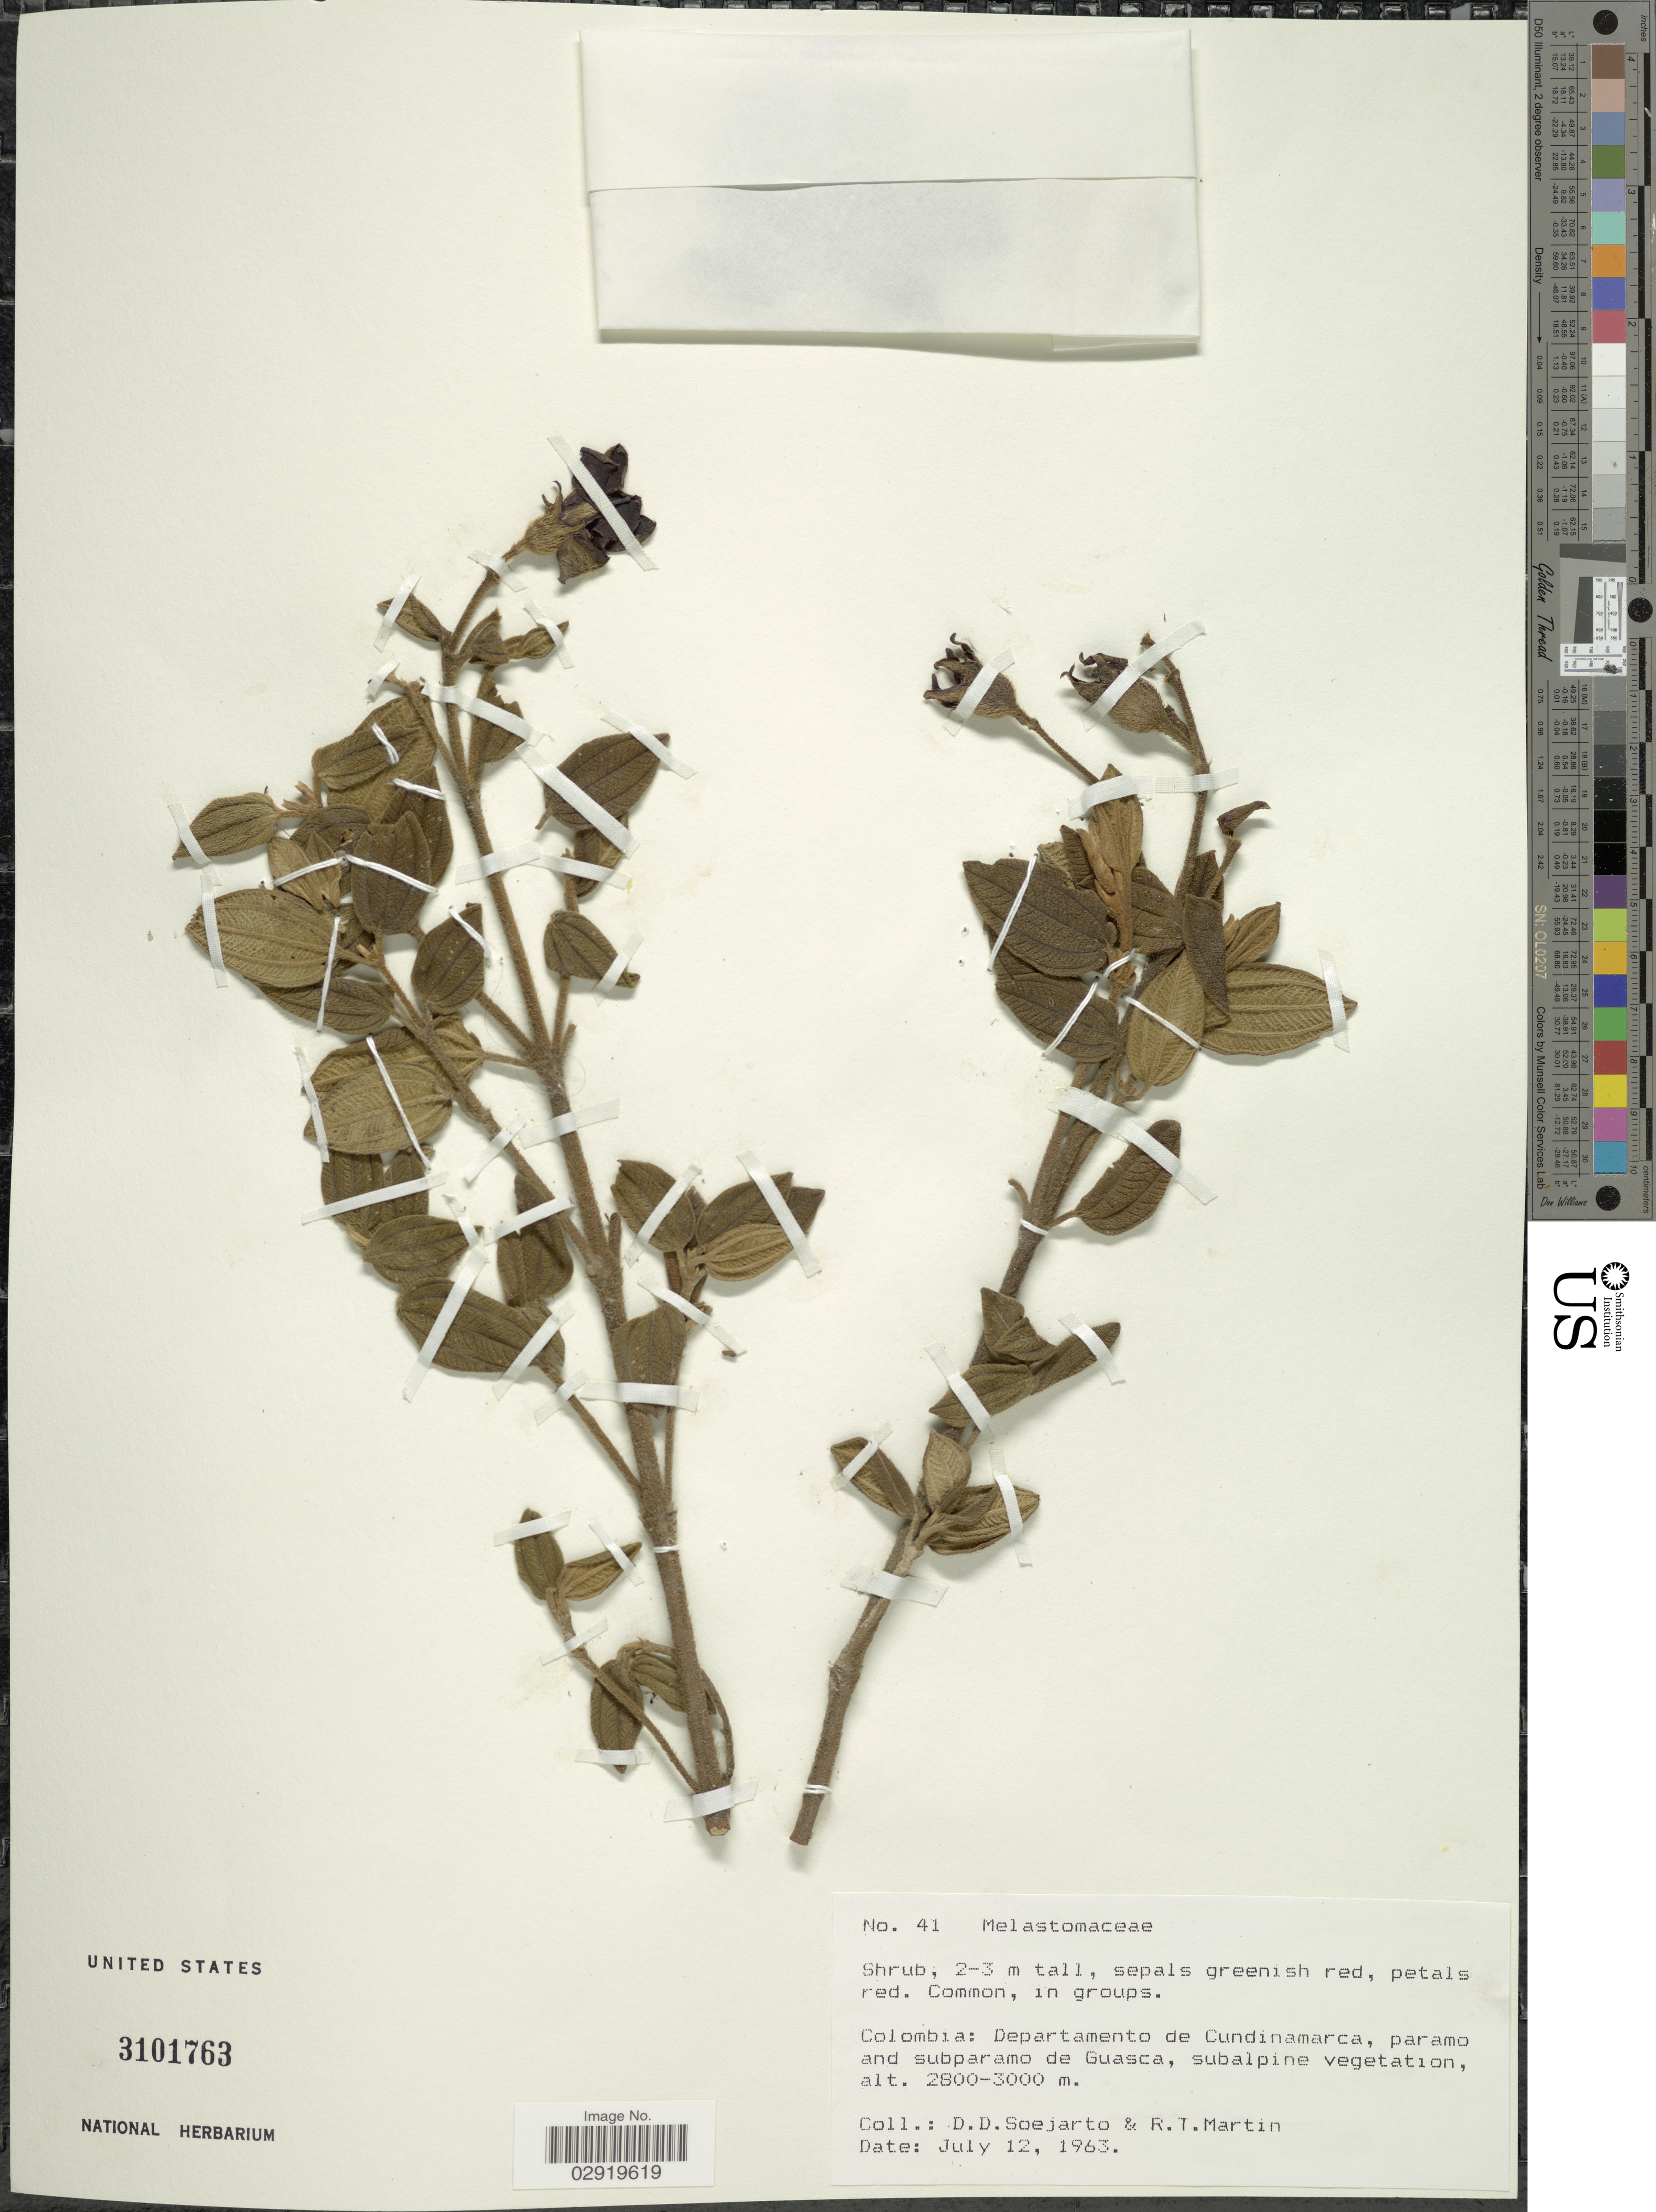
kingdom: Plantae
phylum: Tracheophyta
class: Magnoliopsida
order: Myrtales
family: Melastomataceae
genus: Chaetogastra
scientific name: Chaetogastra grossa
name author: (L. f.) P.J.F. Guim. & Michelang.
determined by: Strong, Mark T., (BOT), Smithsonian Institution - National Museum of Natural History (UNITED STATES)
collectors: R. T. Martin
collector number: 41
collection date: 1963-07-12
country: Colombia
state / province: Cundinamarca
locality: Departamento de Cundinamarca, paramo and subparamo de Guasca.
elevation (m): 2800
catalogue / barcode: US 3101763